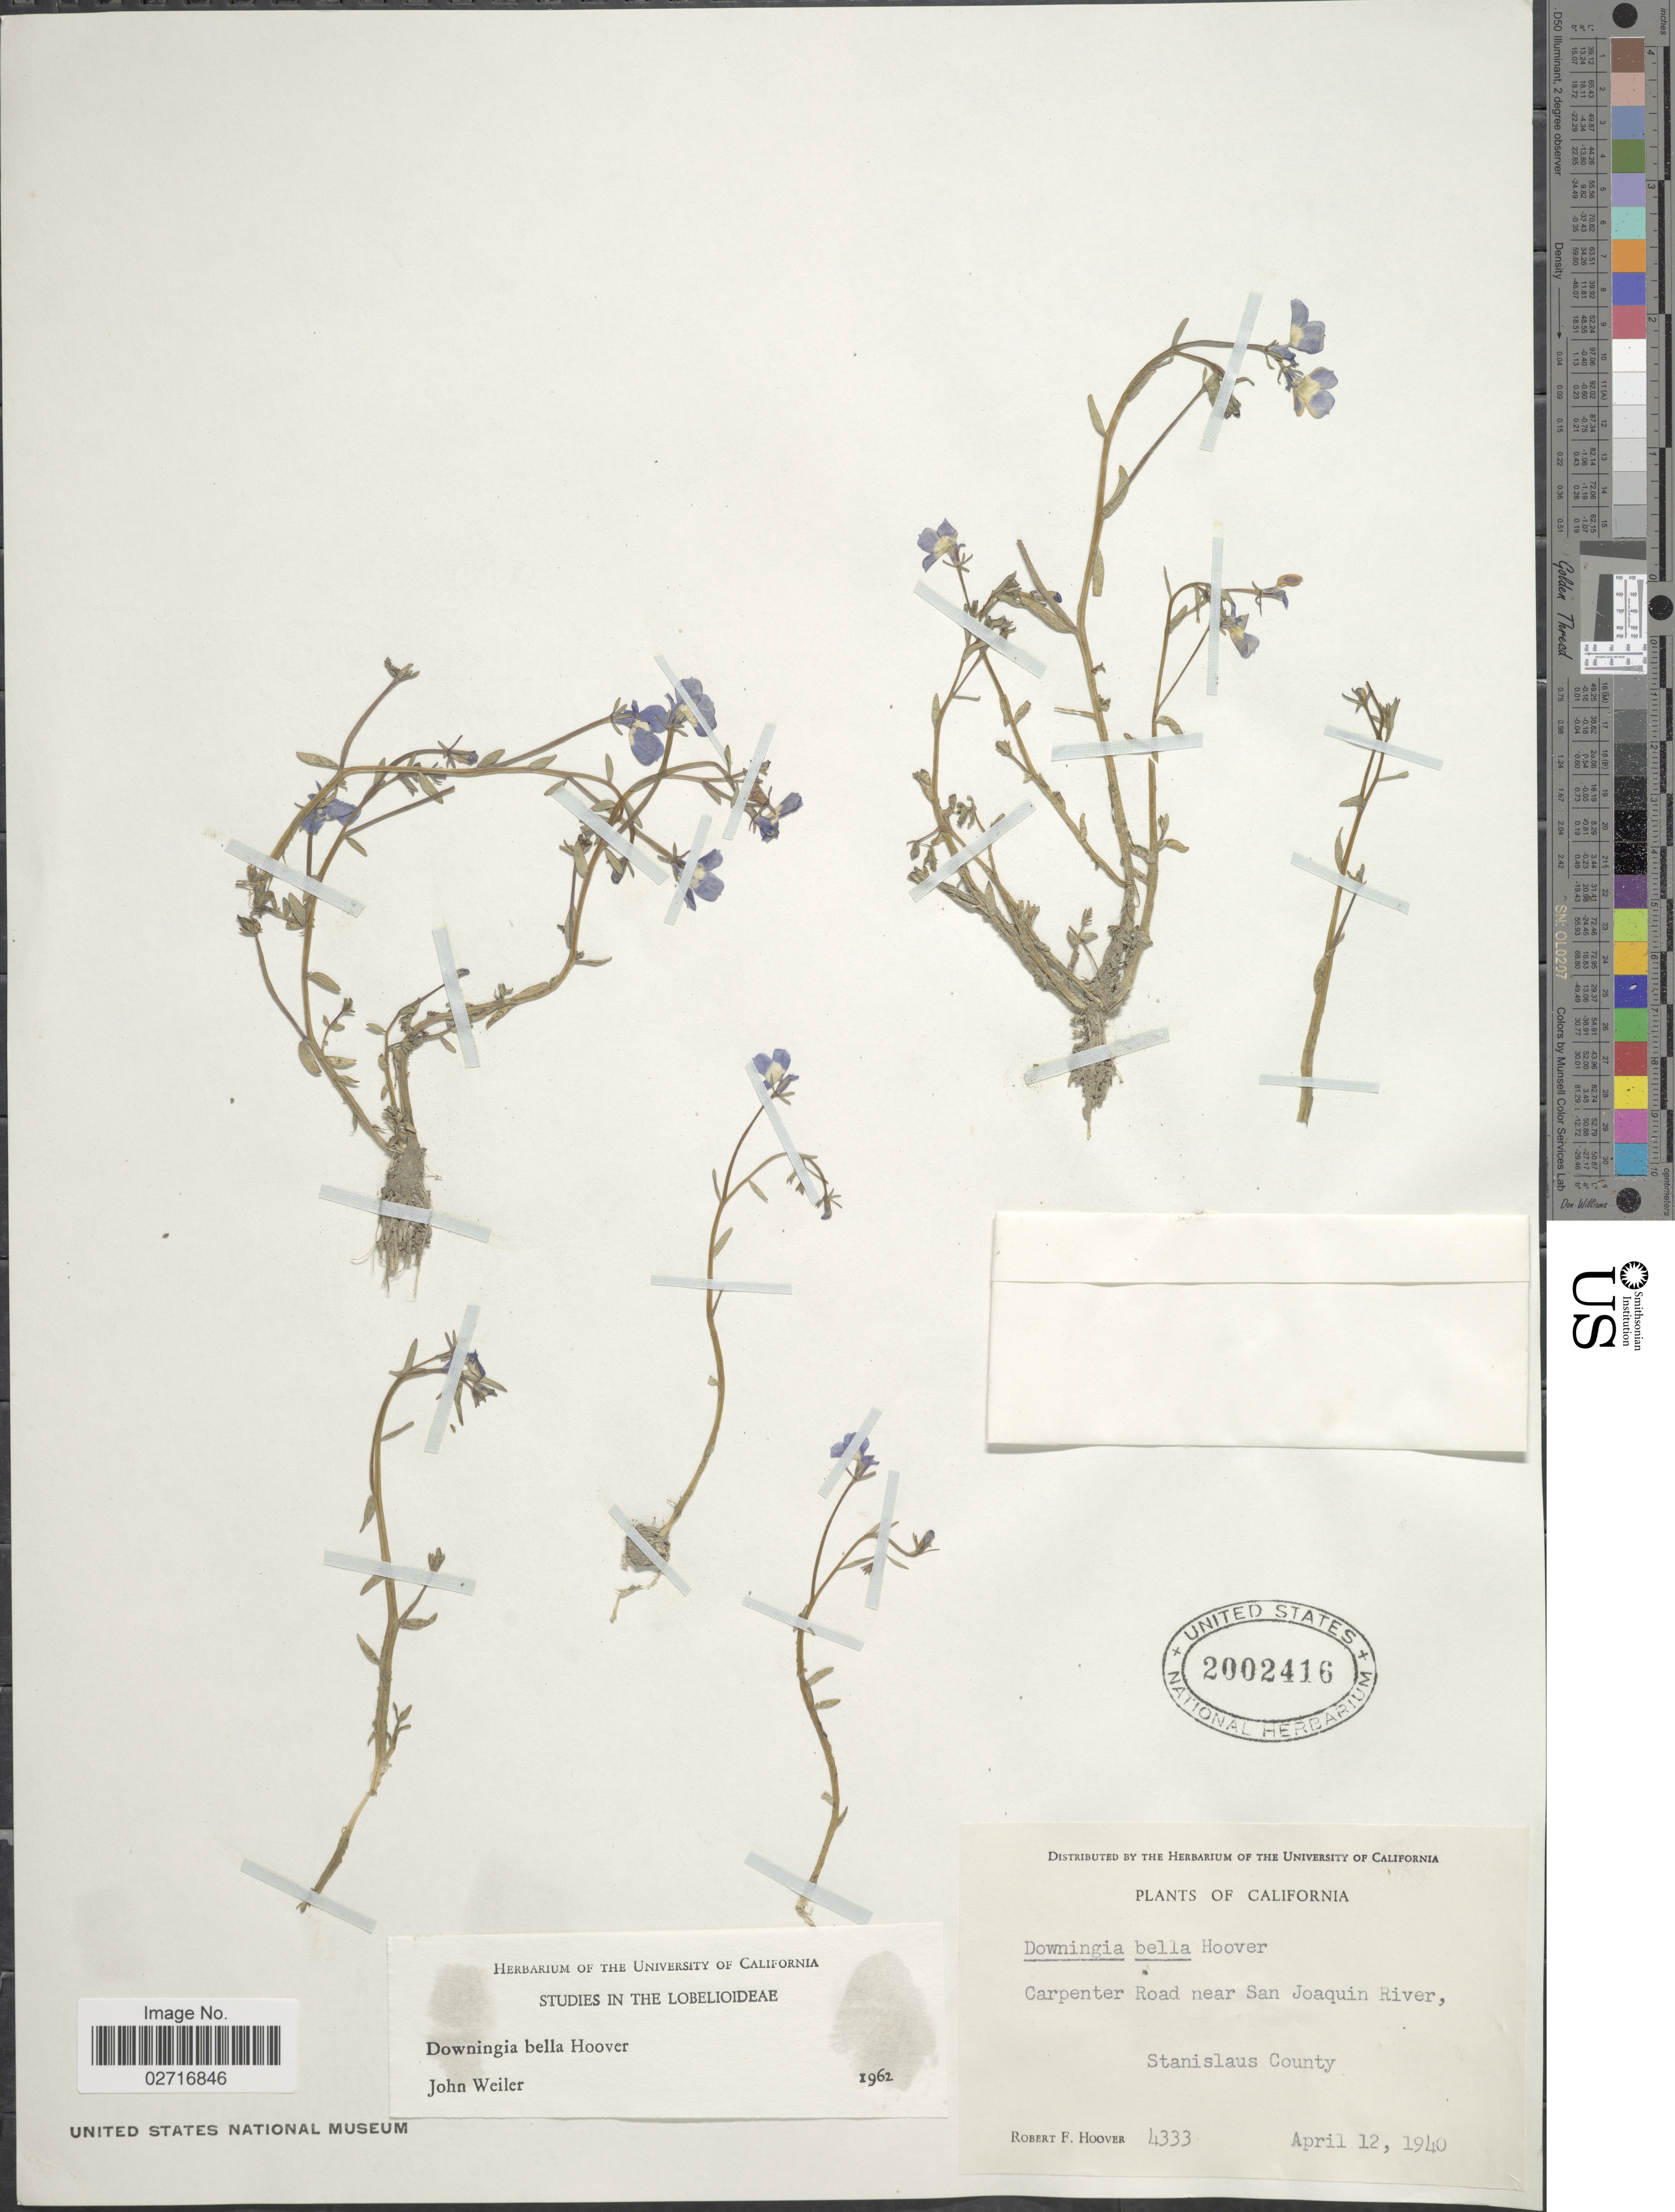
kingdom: Plantae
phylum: Tracheophyta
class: Magnoliopsida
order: Asterales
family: Campanulaceae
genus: Downingia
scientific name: Downingia bella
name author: Hoover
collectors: R. F. Hoover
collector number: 4333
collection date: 1940-04-12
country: United States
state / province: California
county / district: Stanislaus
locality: Carpenter Road near San Joaquin River, Stanislaus County.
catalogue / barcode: US 2002416